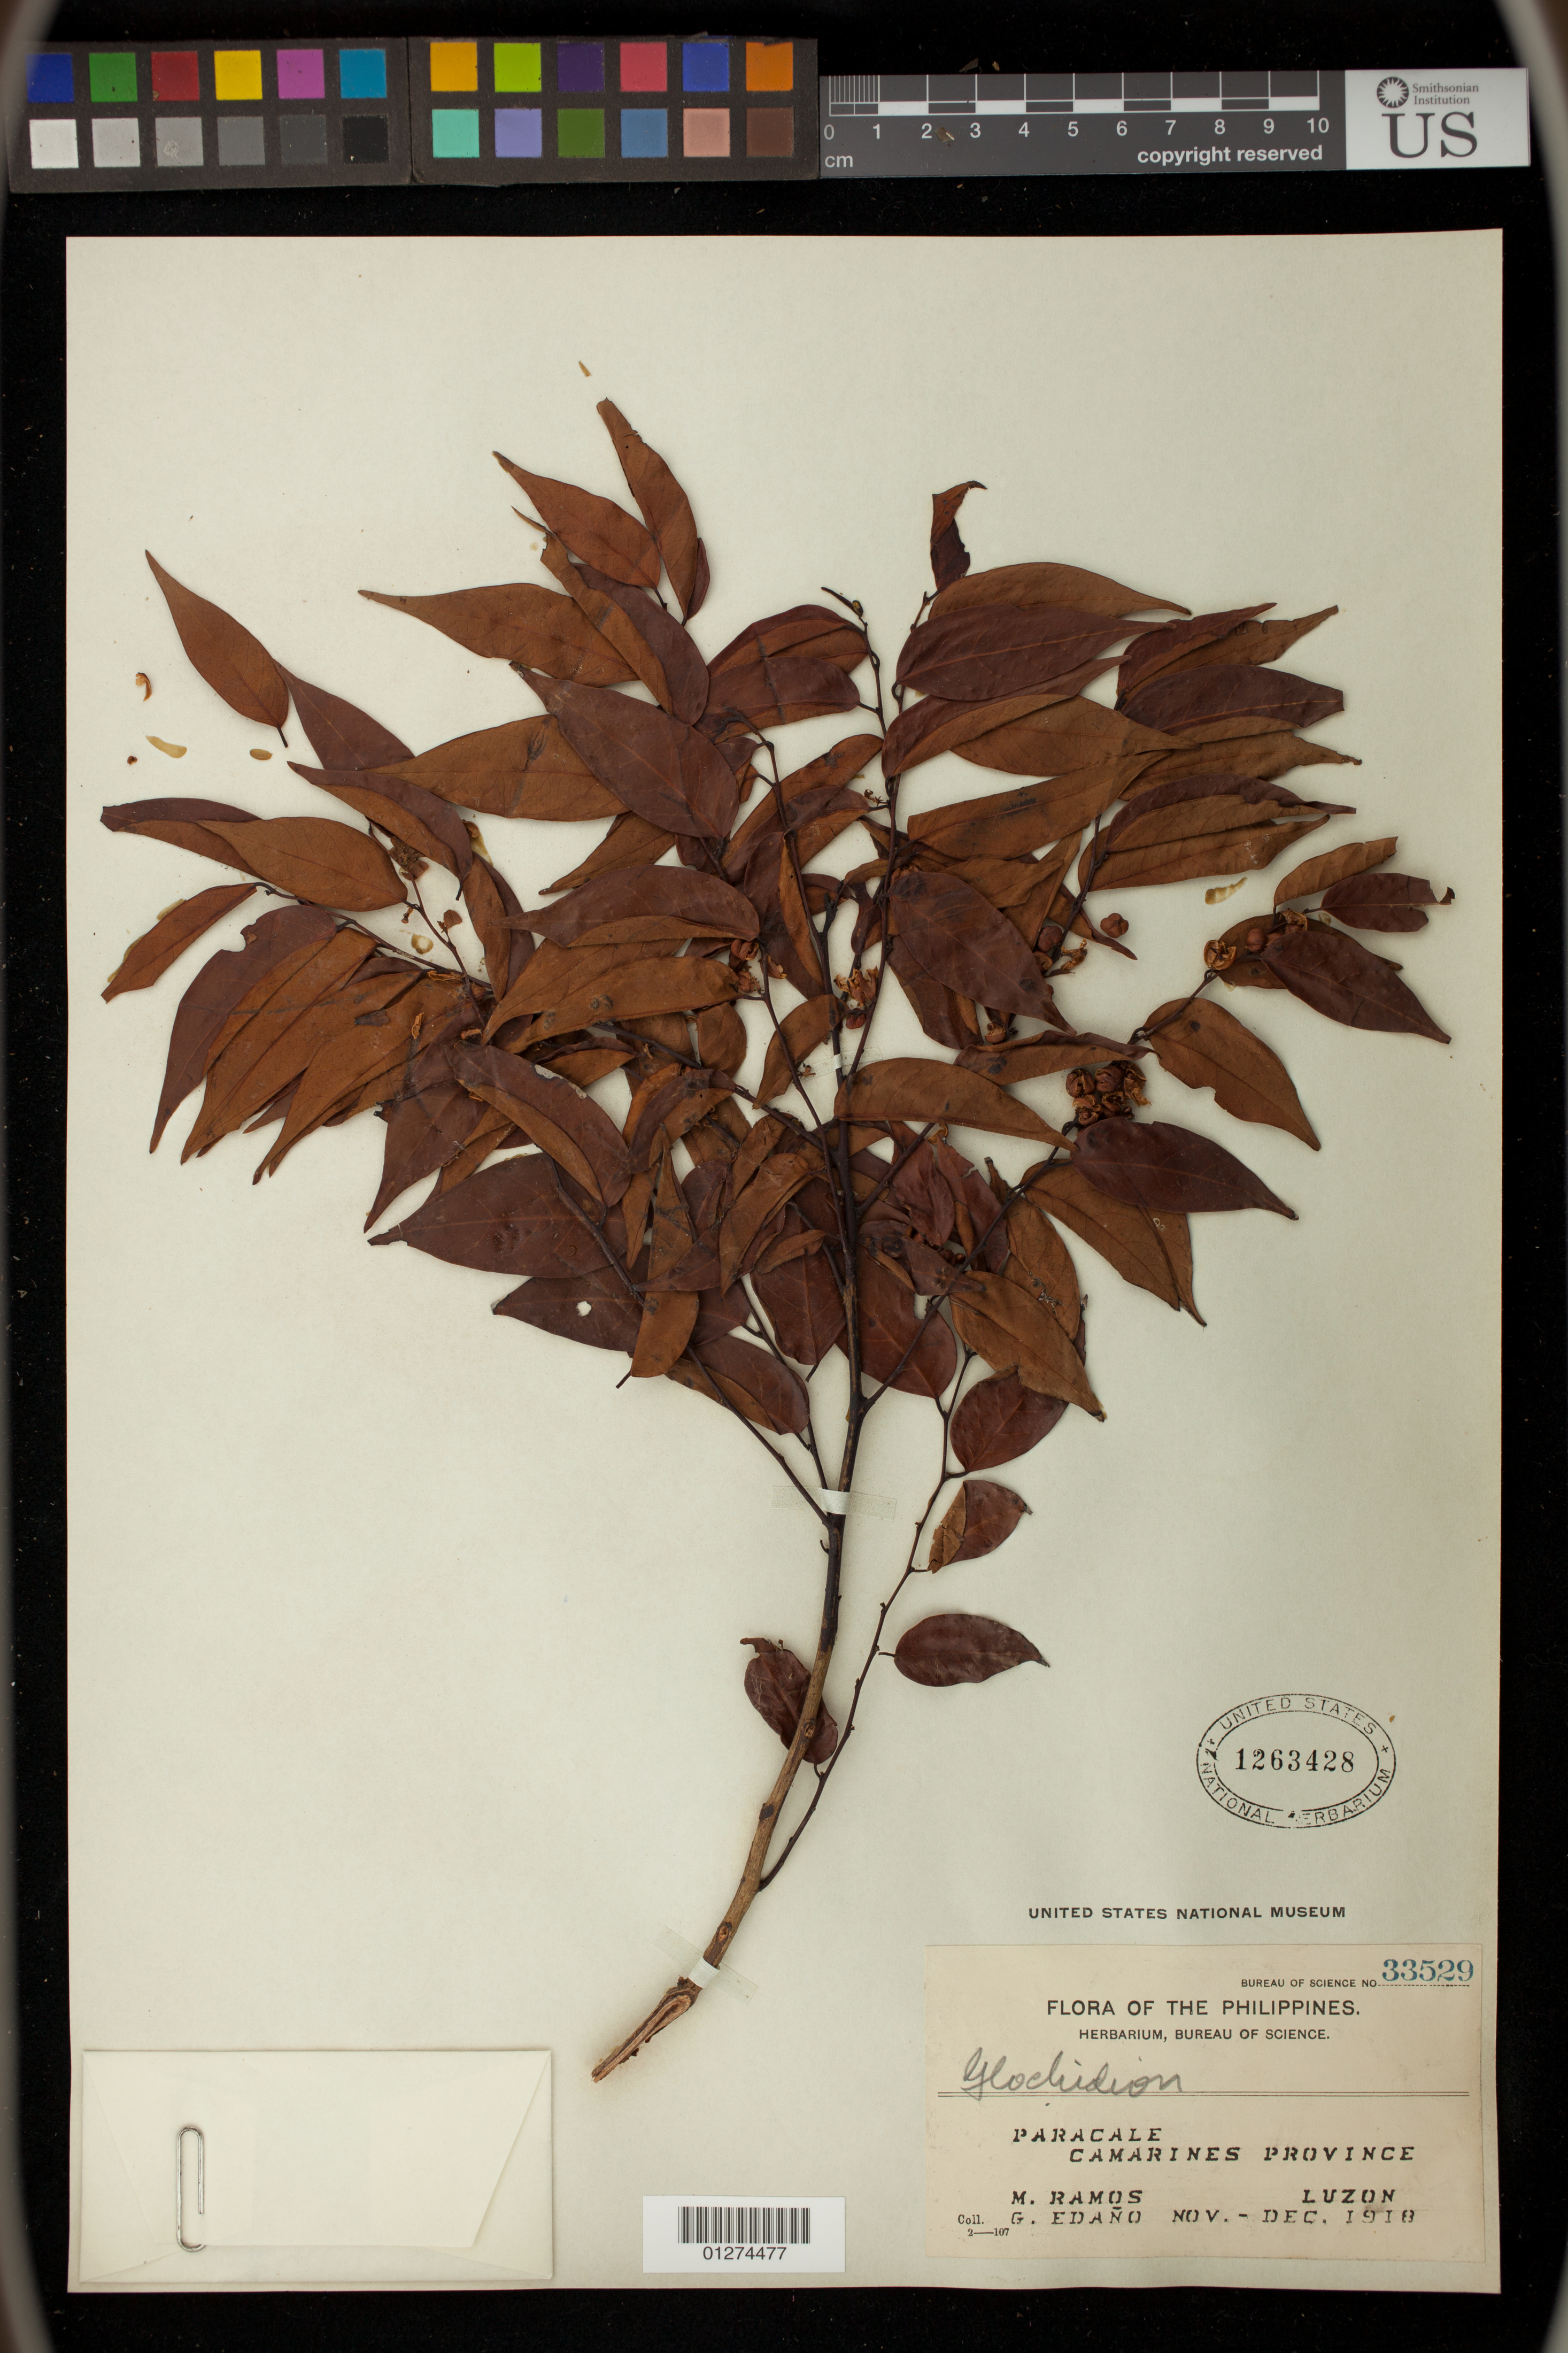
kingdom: Plantae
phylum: Tracheophyta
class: Magnoliopsida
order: Malpighiales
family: Phyllanthaceae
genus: Glochidion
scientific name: Glochidion sp.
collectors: M. Ramos & G. Edaño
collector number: Bur. Sci. 33529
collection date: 1918-11/1918-12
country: Philippines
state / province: Bicol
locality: Paracale, Camarines Province, Luzon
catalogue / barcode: US 1263428